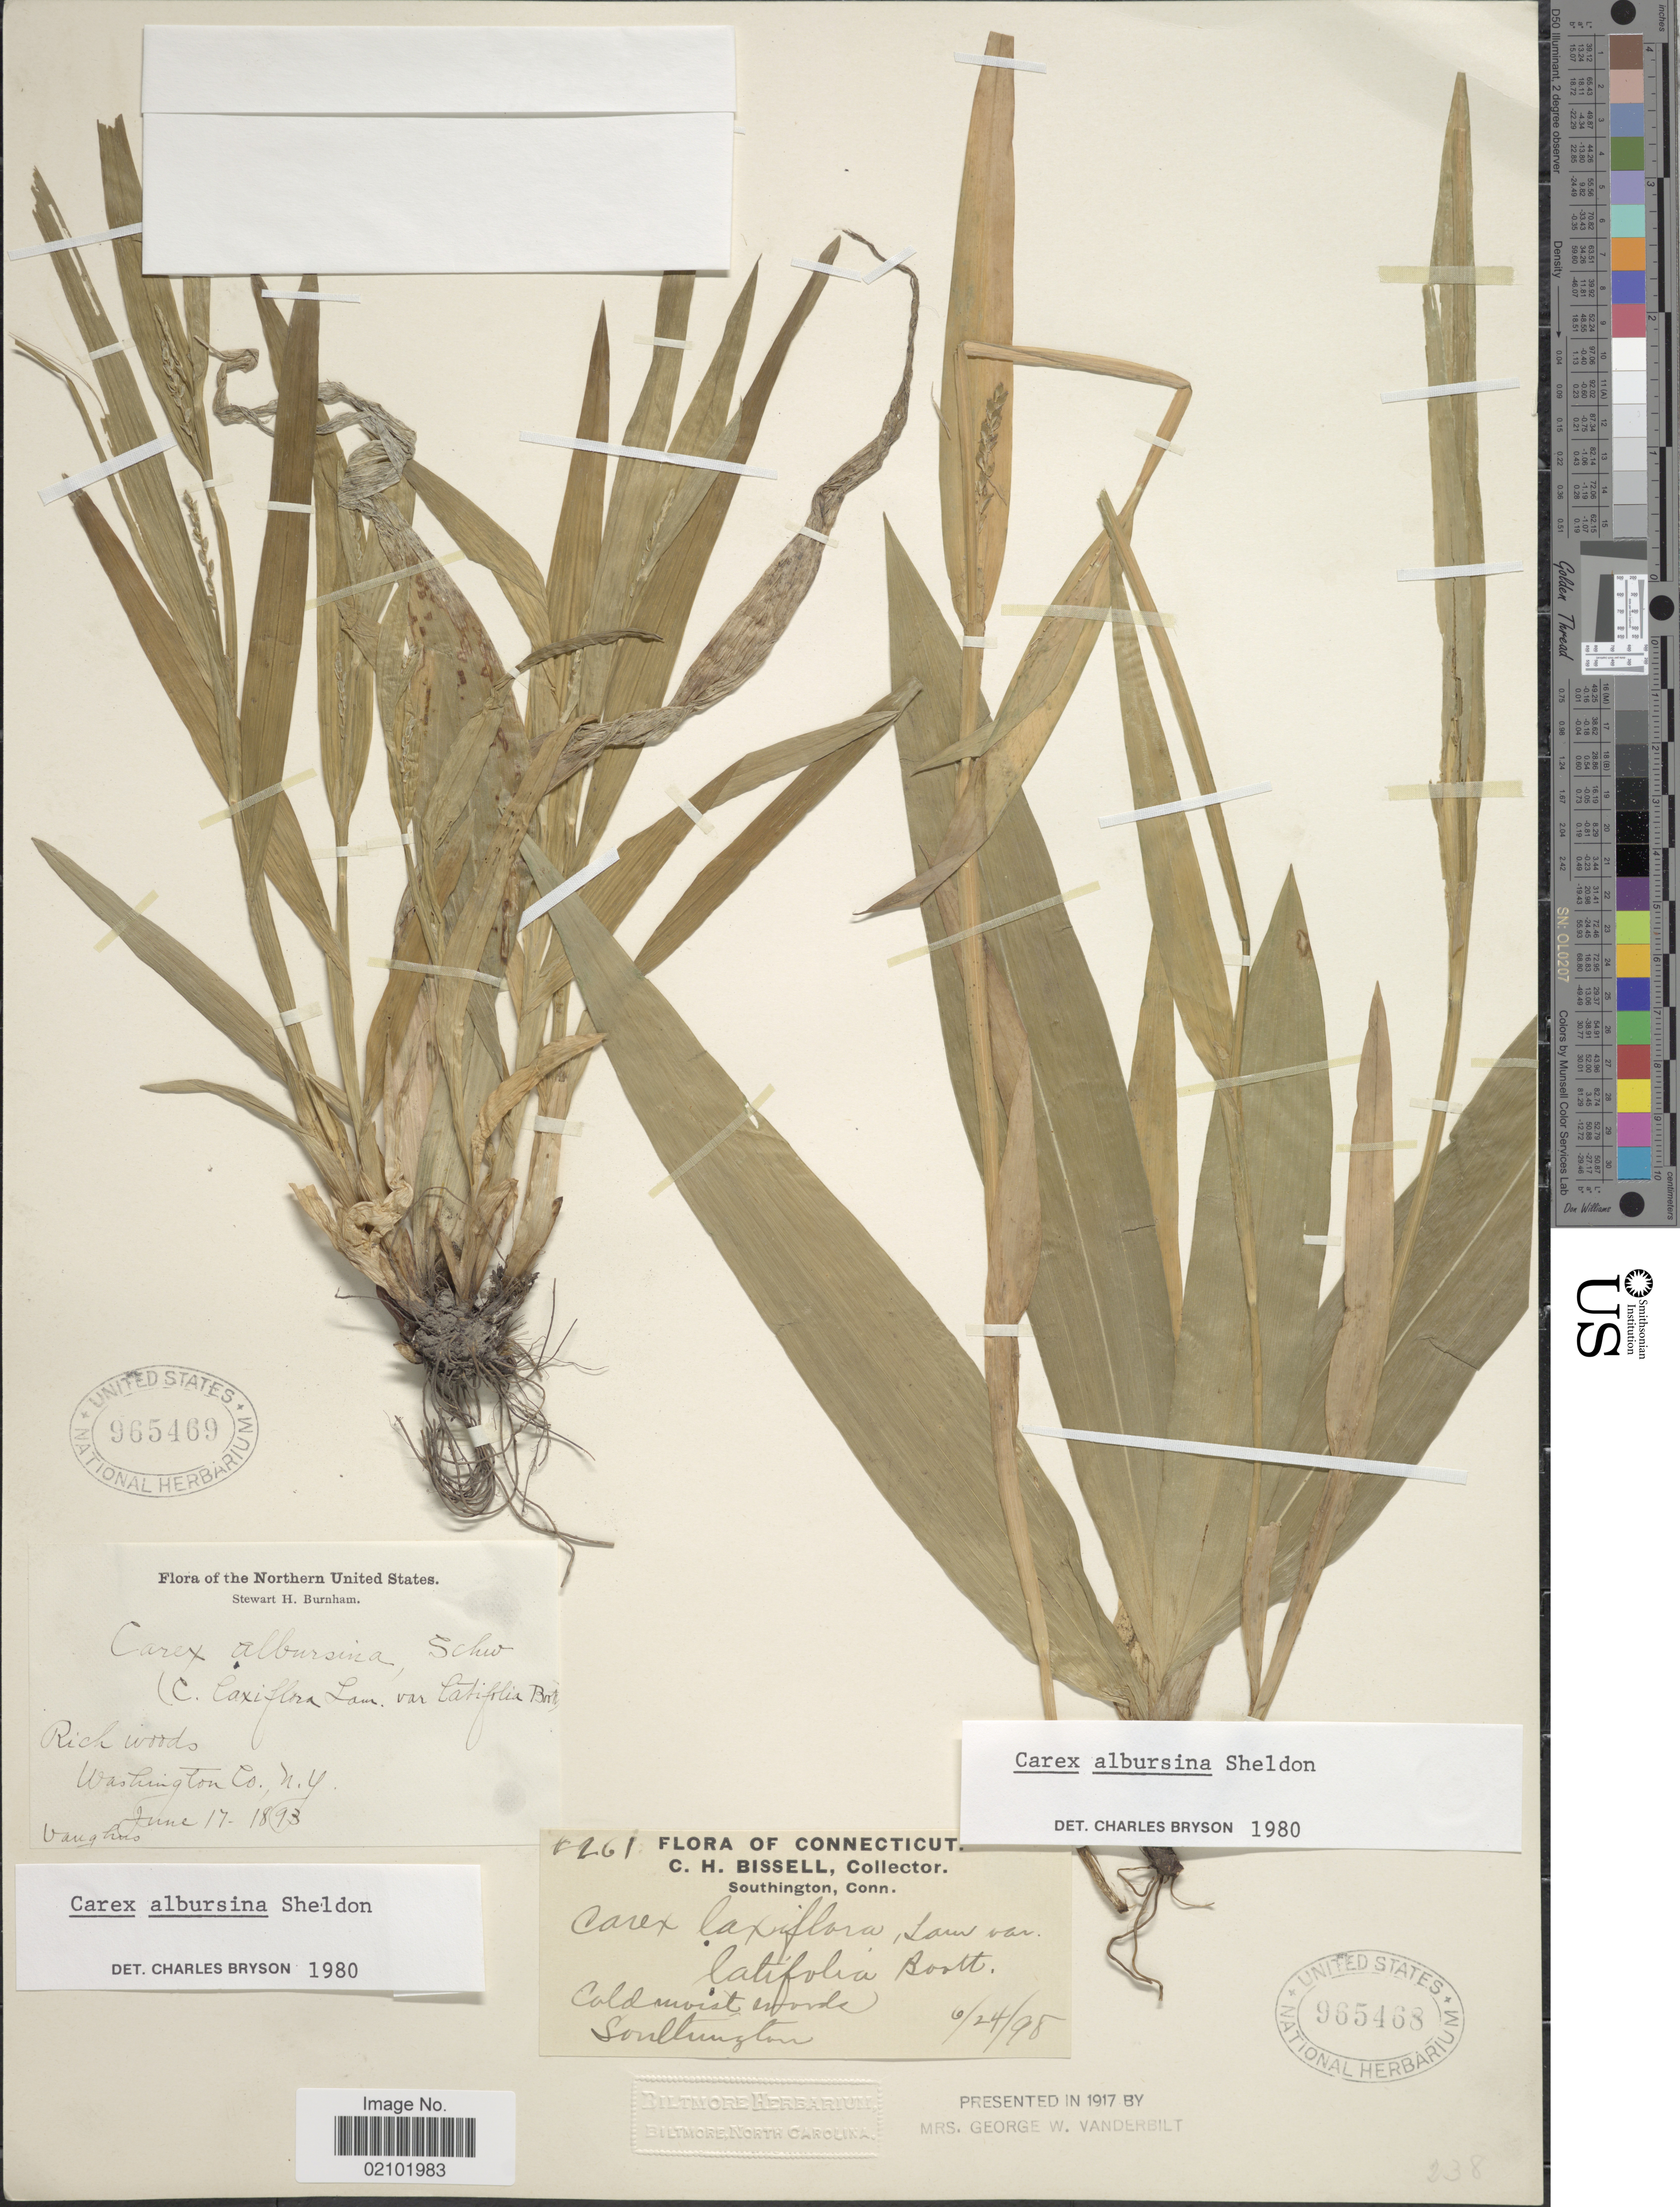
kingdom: Plantae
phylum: Tracheophyta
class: Liliopsida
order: Poales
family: Cyperaceae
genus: Carex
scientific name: Carex albursina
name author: E. Sheld.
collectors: S. Burnham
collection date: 1893-06-17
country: United States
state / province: New York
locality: Washington Co.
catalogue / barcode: US 965469-2